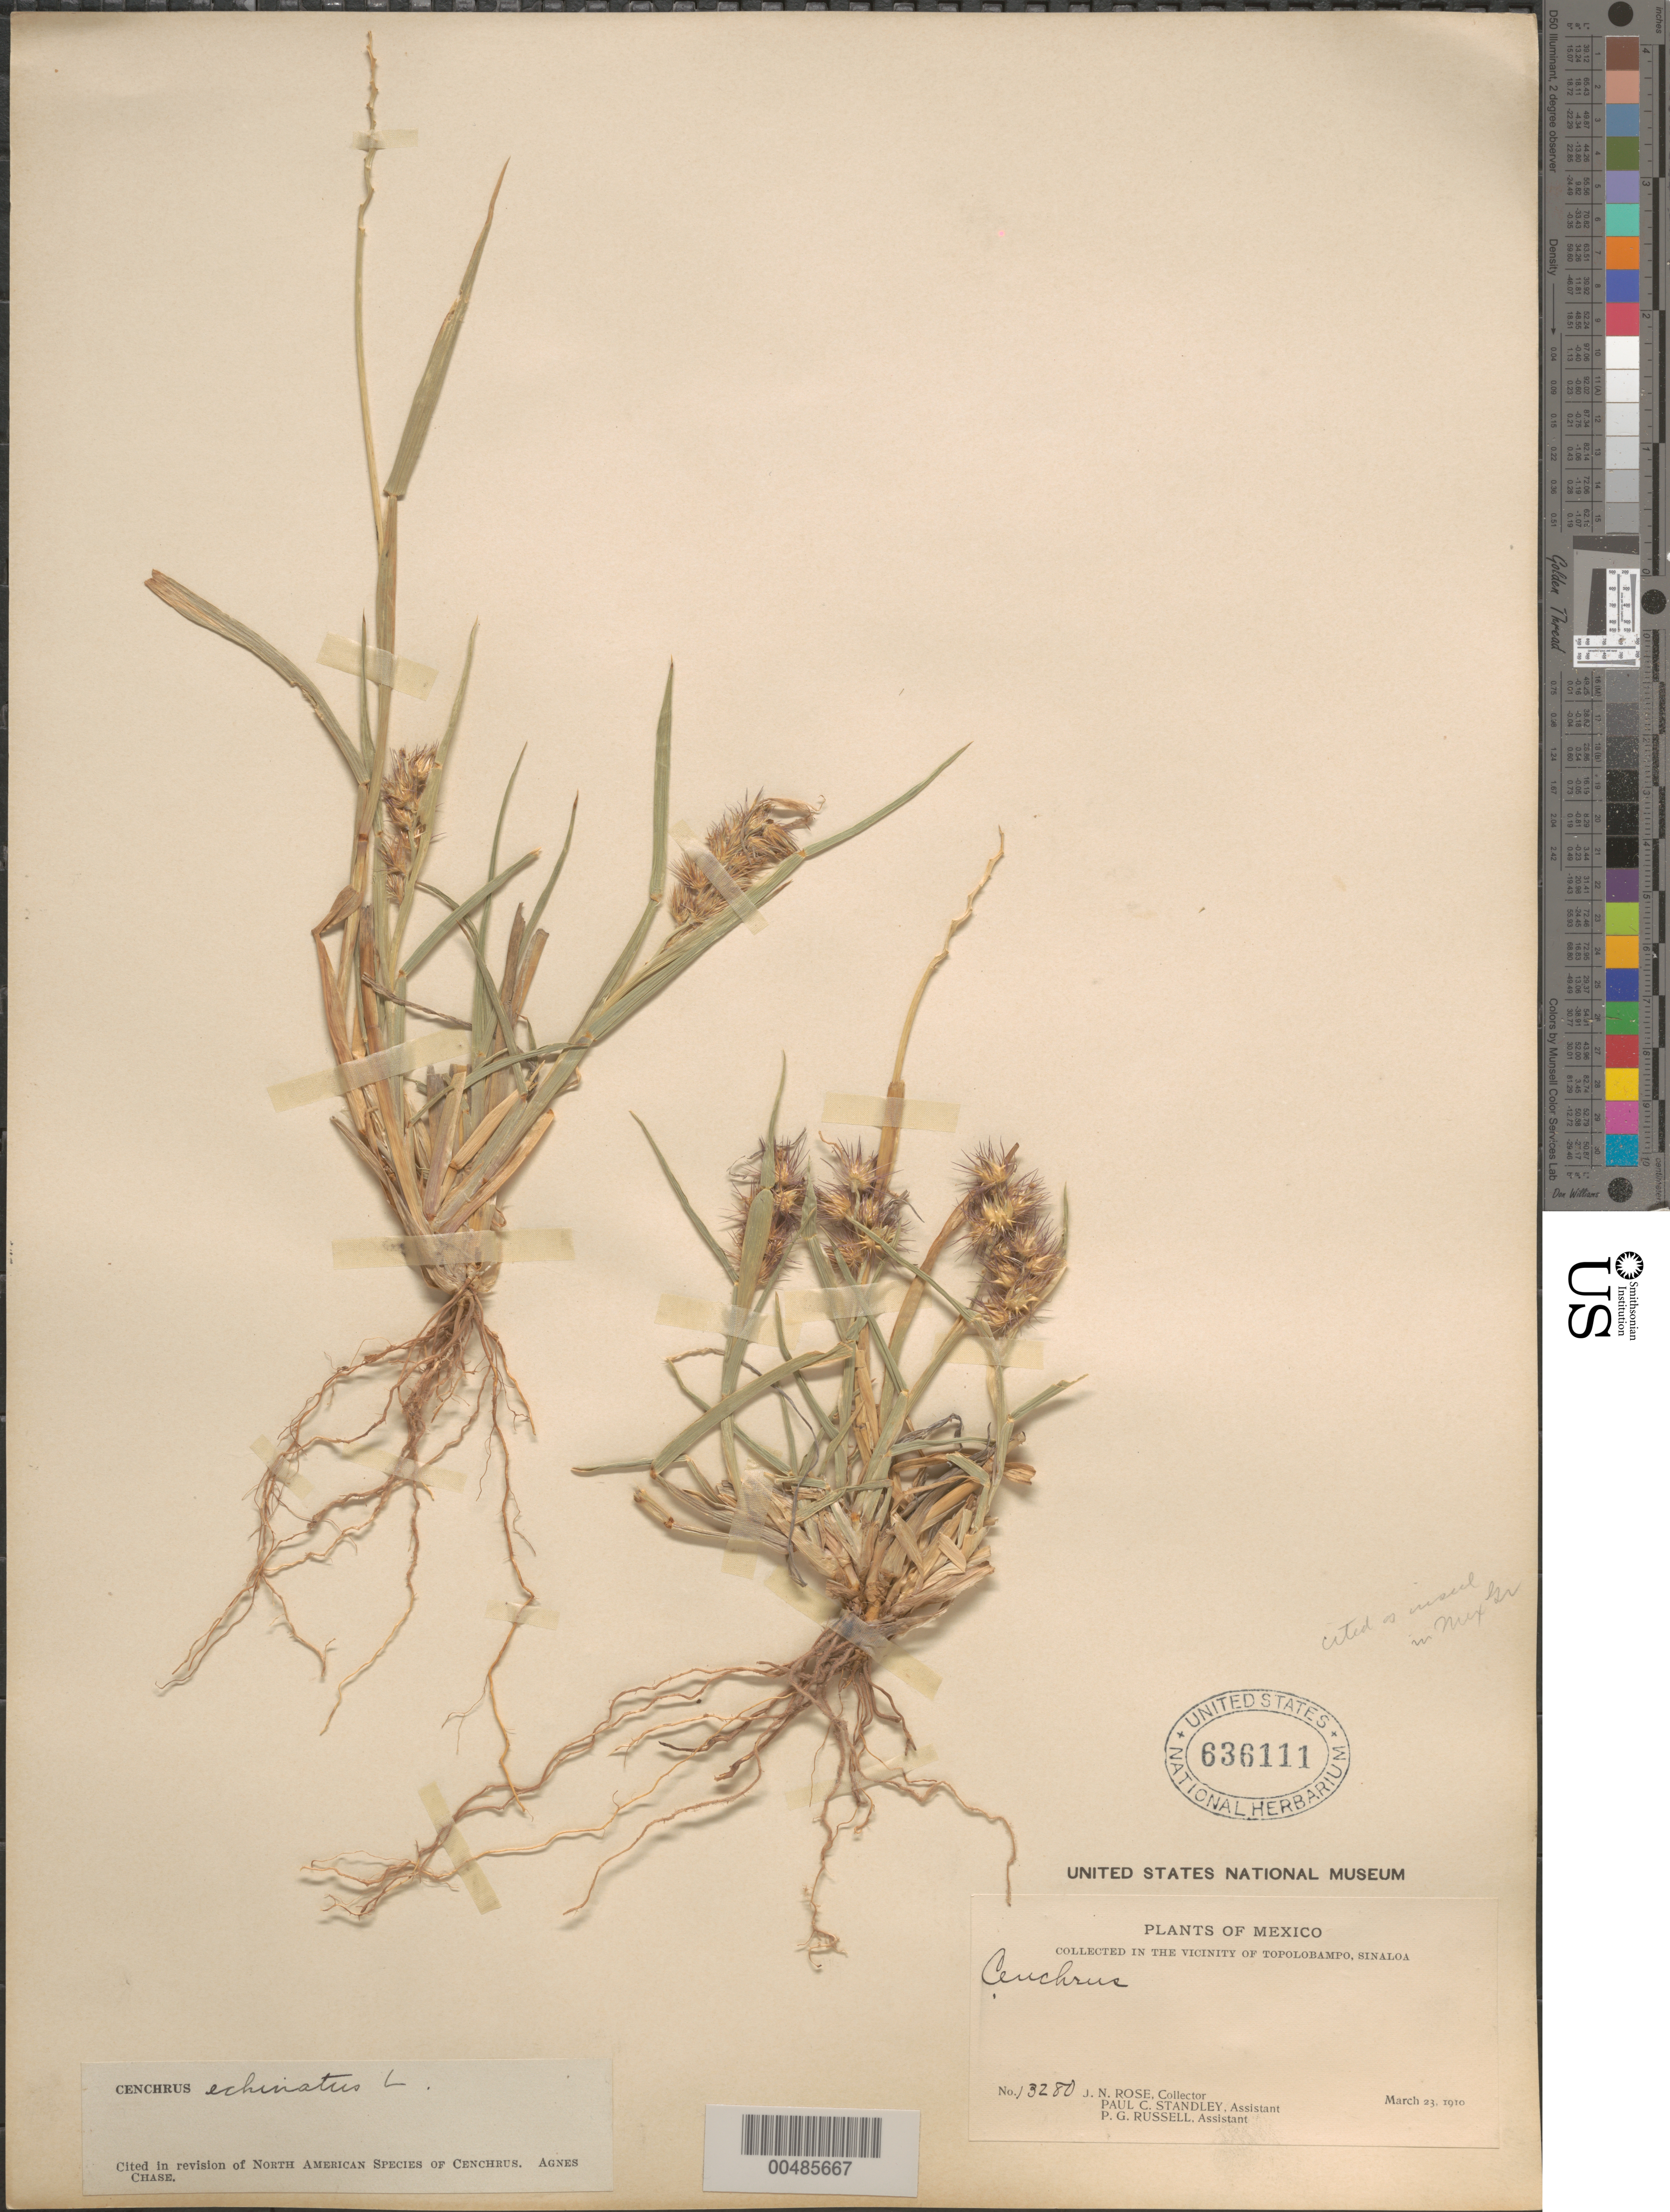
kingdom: Plantae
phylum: Tracheophyta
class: Liliopsida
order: Poales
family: Poaceae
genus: Cenchrus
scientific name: Cenchrus echinatus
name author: L.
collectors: J. N. Rose, P. C. Standley & P. G. Russell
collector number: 13280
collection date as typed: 23 Mar 1910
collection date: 1910-03-23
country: Mexico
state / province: Sinaloa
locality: Vicinity of Topolobampo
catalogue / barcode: US 636111